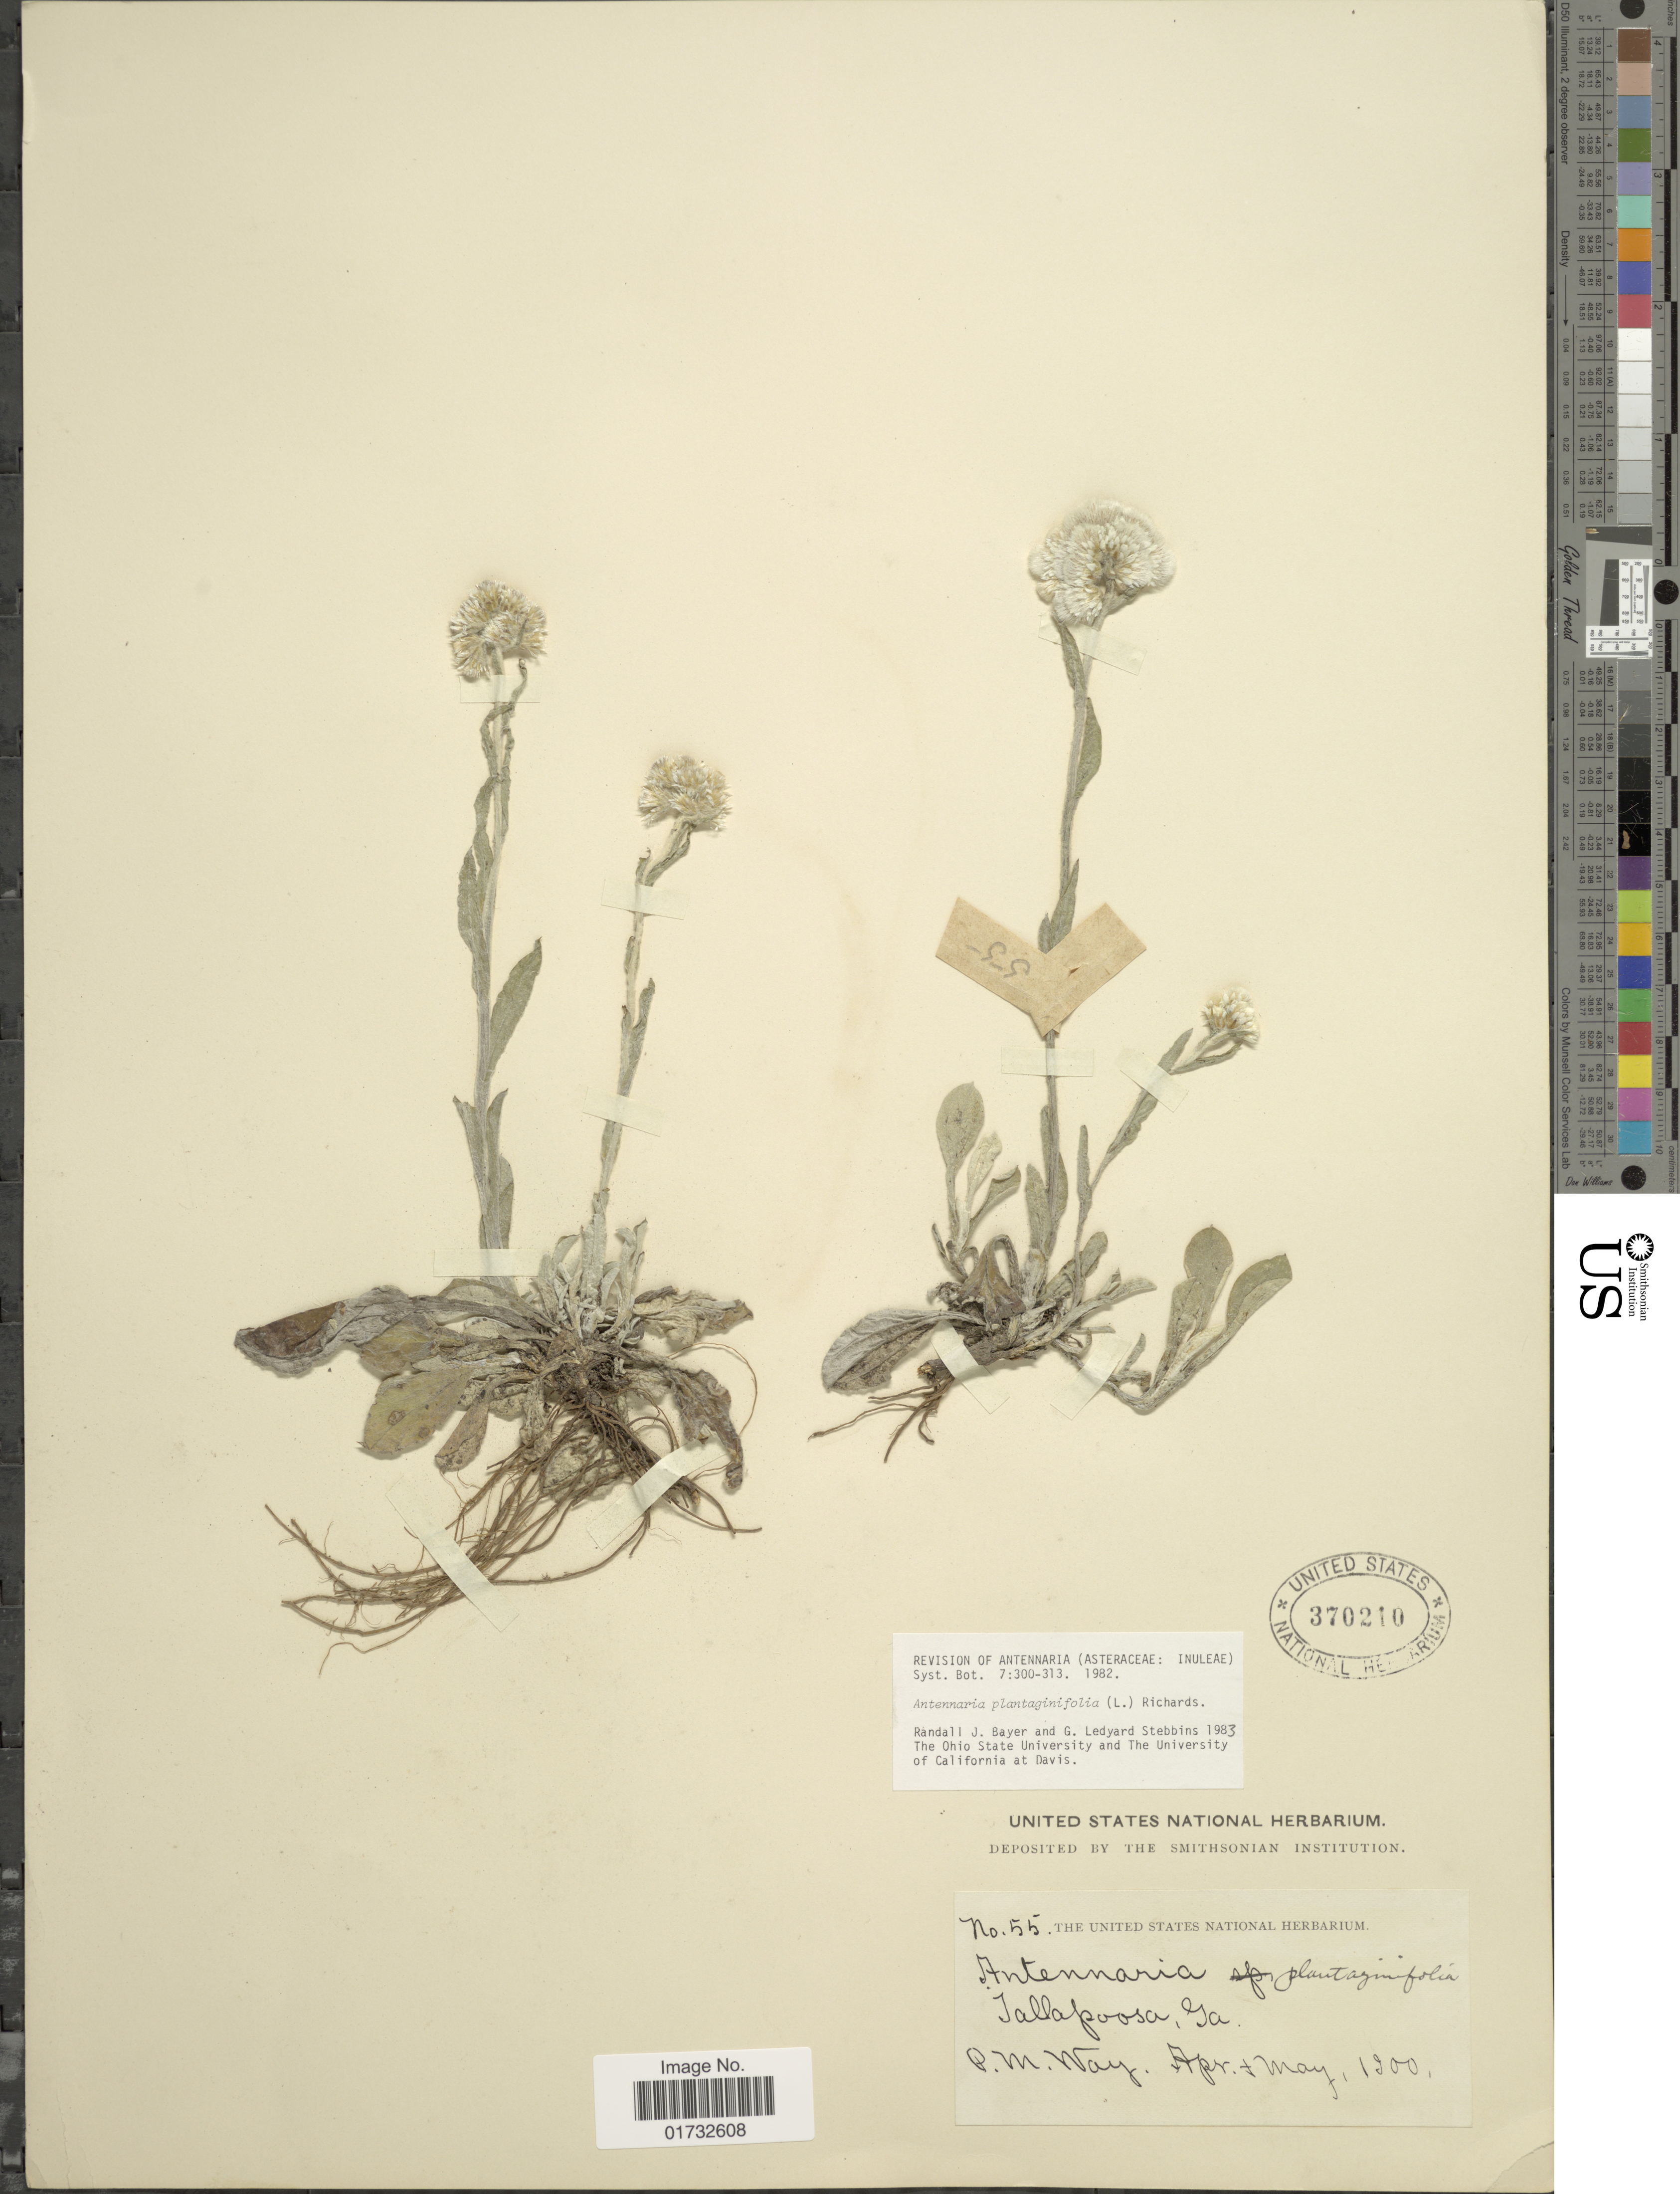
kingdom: Plantae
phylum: Tracheophyta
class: Magnoliopsida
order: Asterales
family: Asteraceae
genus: Antennaria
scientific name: Antennaria plantaginifolia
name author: (L.) Richardson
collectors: P. Way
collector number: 55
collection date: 1900-04/1900-05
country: United States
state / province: Georgia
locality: Tallapoosa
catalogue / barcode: US 370210